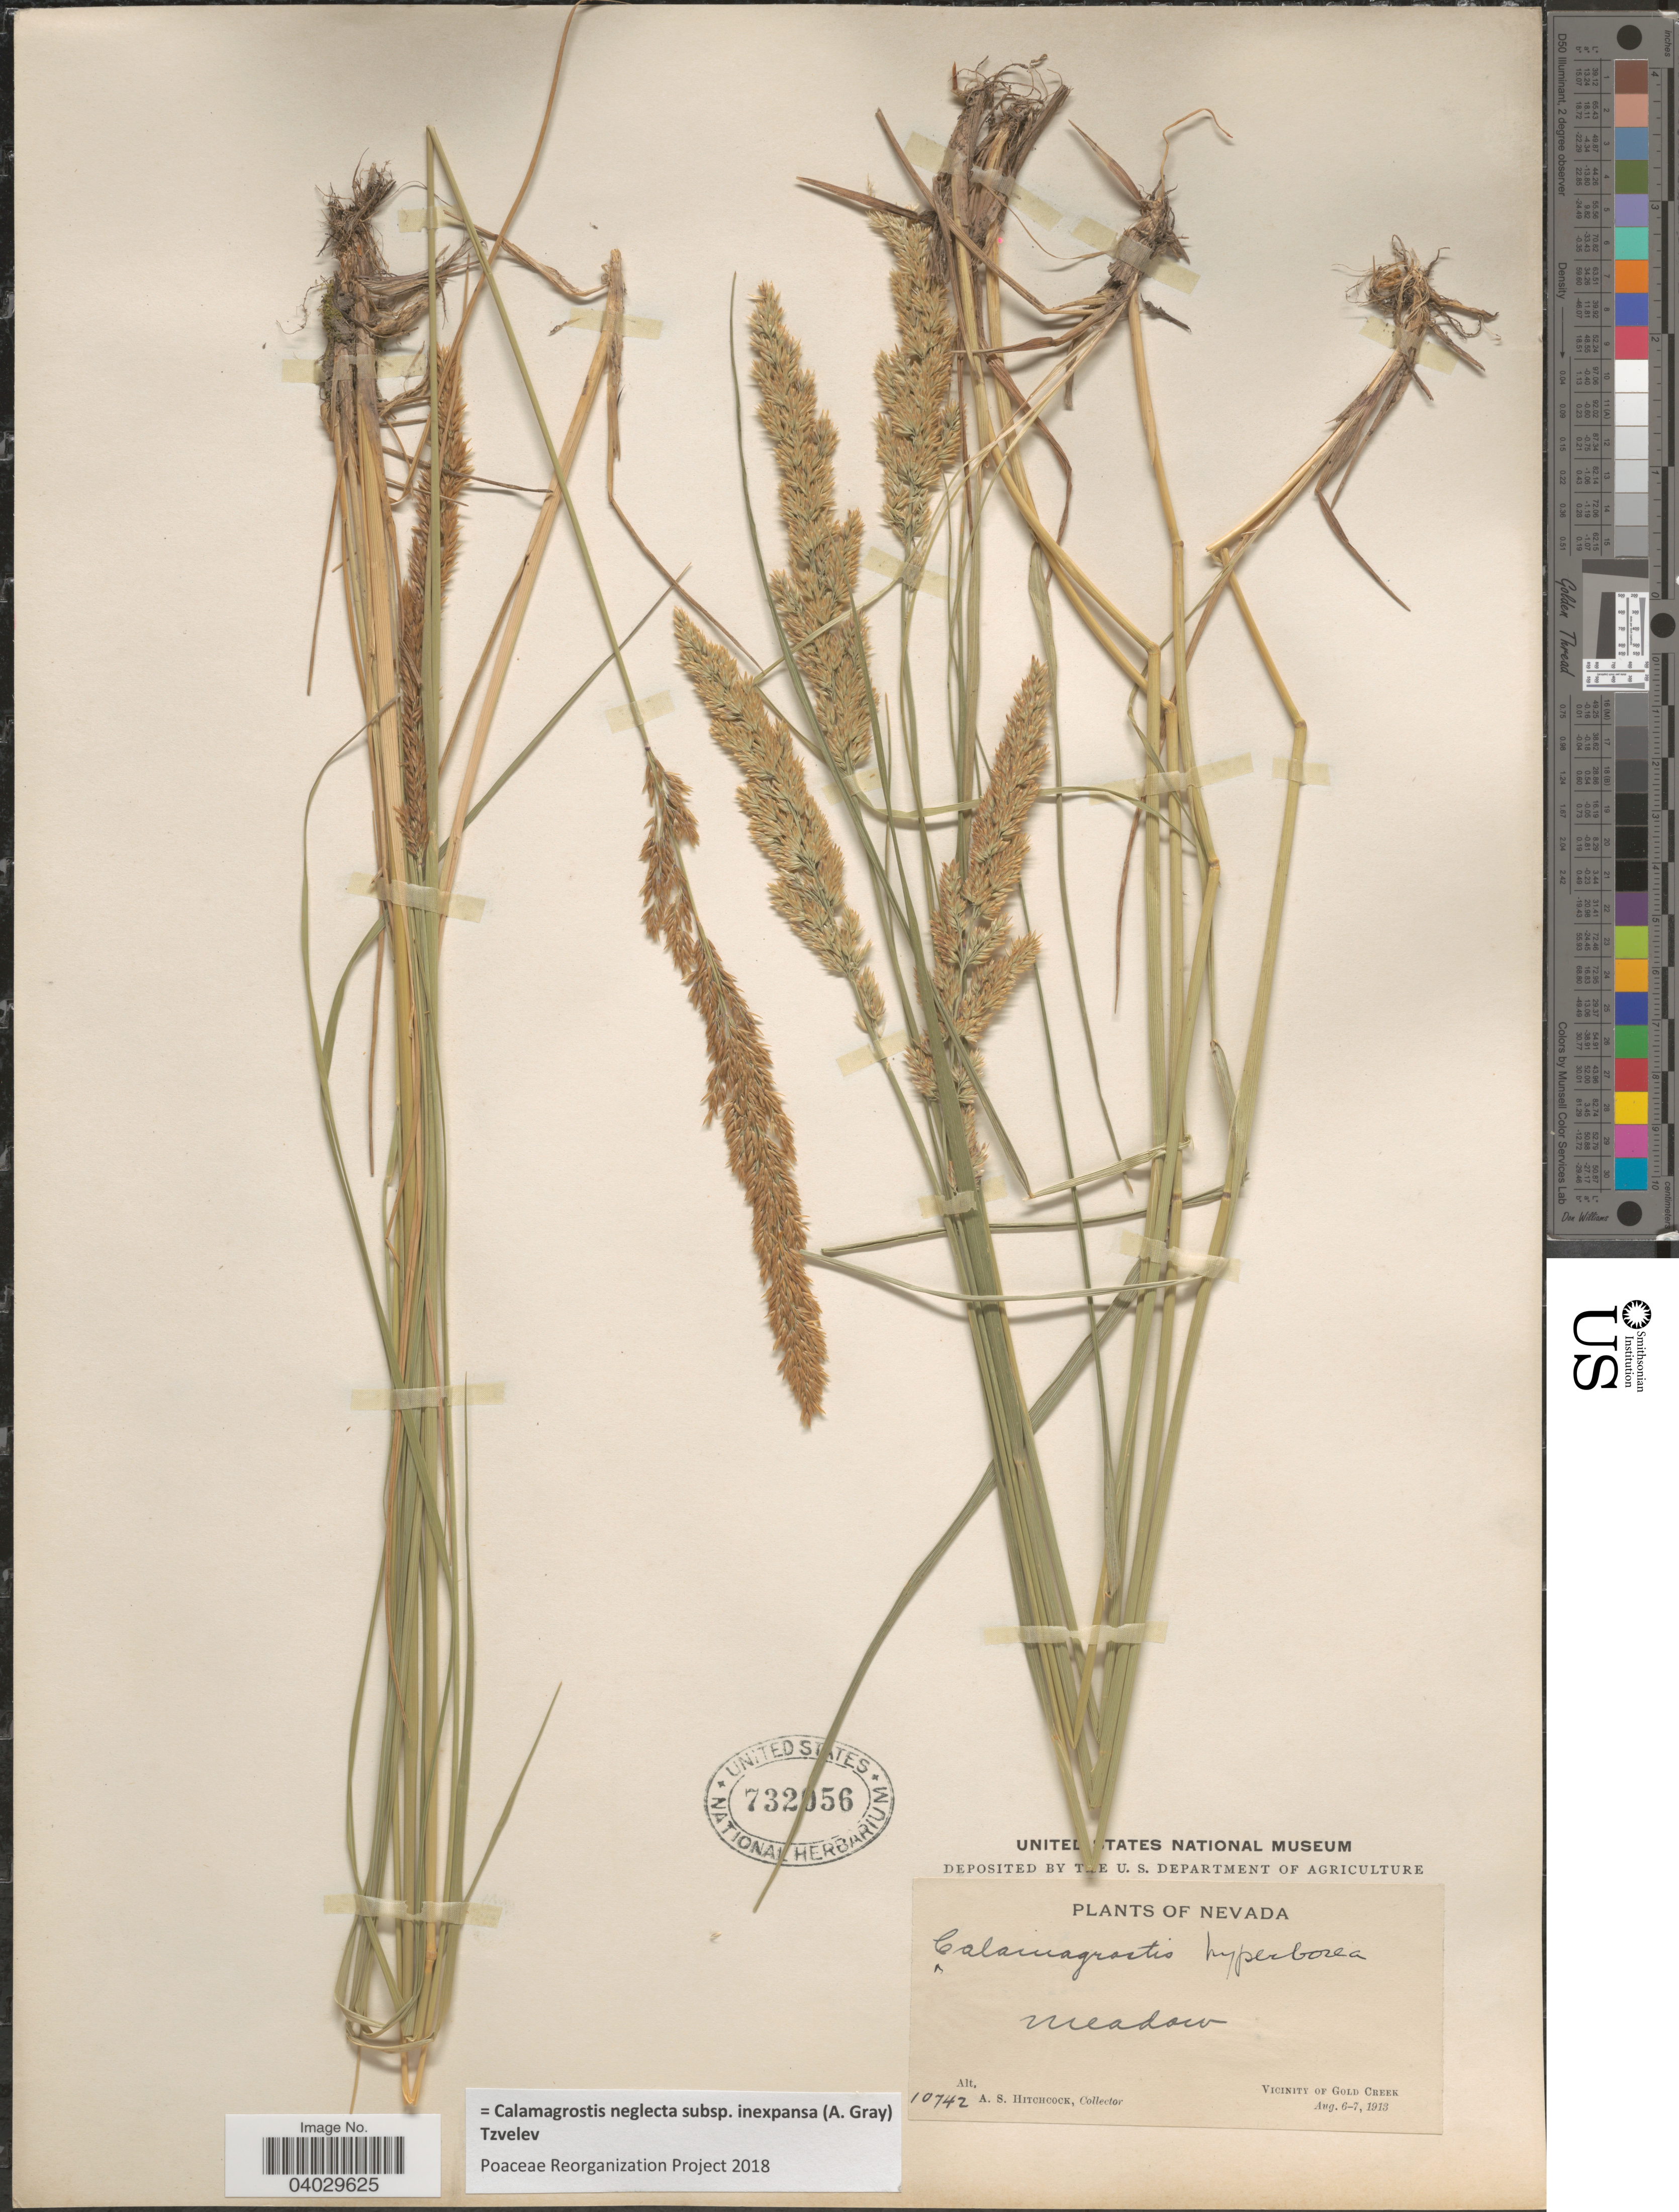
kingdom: Plantae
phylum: Tracheophyta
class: Liliopsida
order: Poales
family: Poaceae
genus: Calamagrostis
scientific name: Calamagrostis neglecta subsp. inexpansa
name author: (A. Gray) Tzvelev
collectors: A. S. Hitchcock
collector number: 10742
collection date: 1913-08-06/1913-08-07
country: United States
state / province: Nevada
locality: Vicinity of Gold Creek.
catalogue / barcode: US 732056